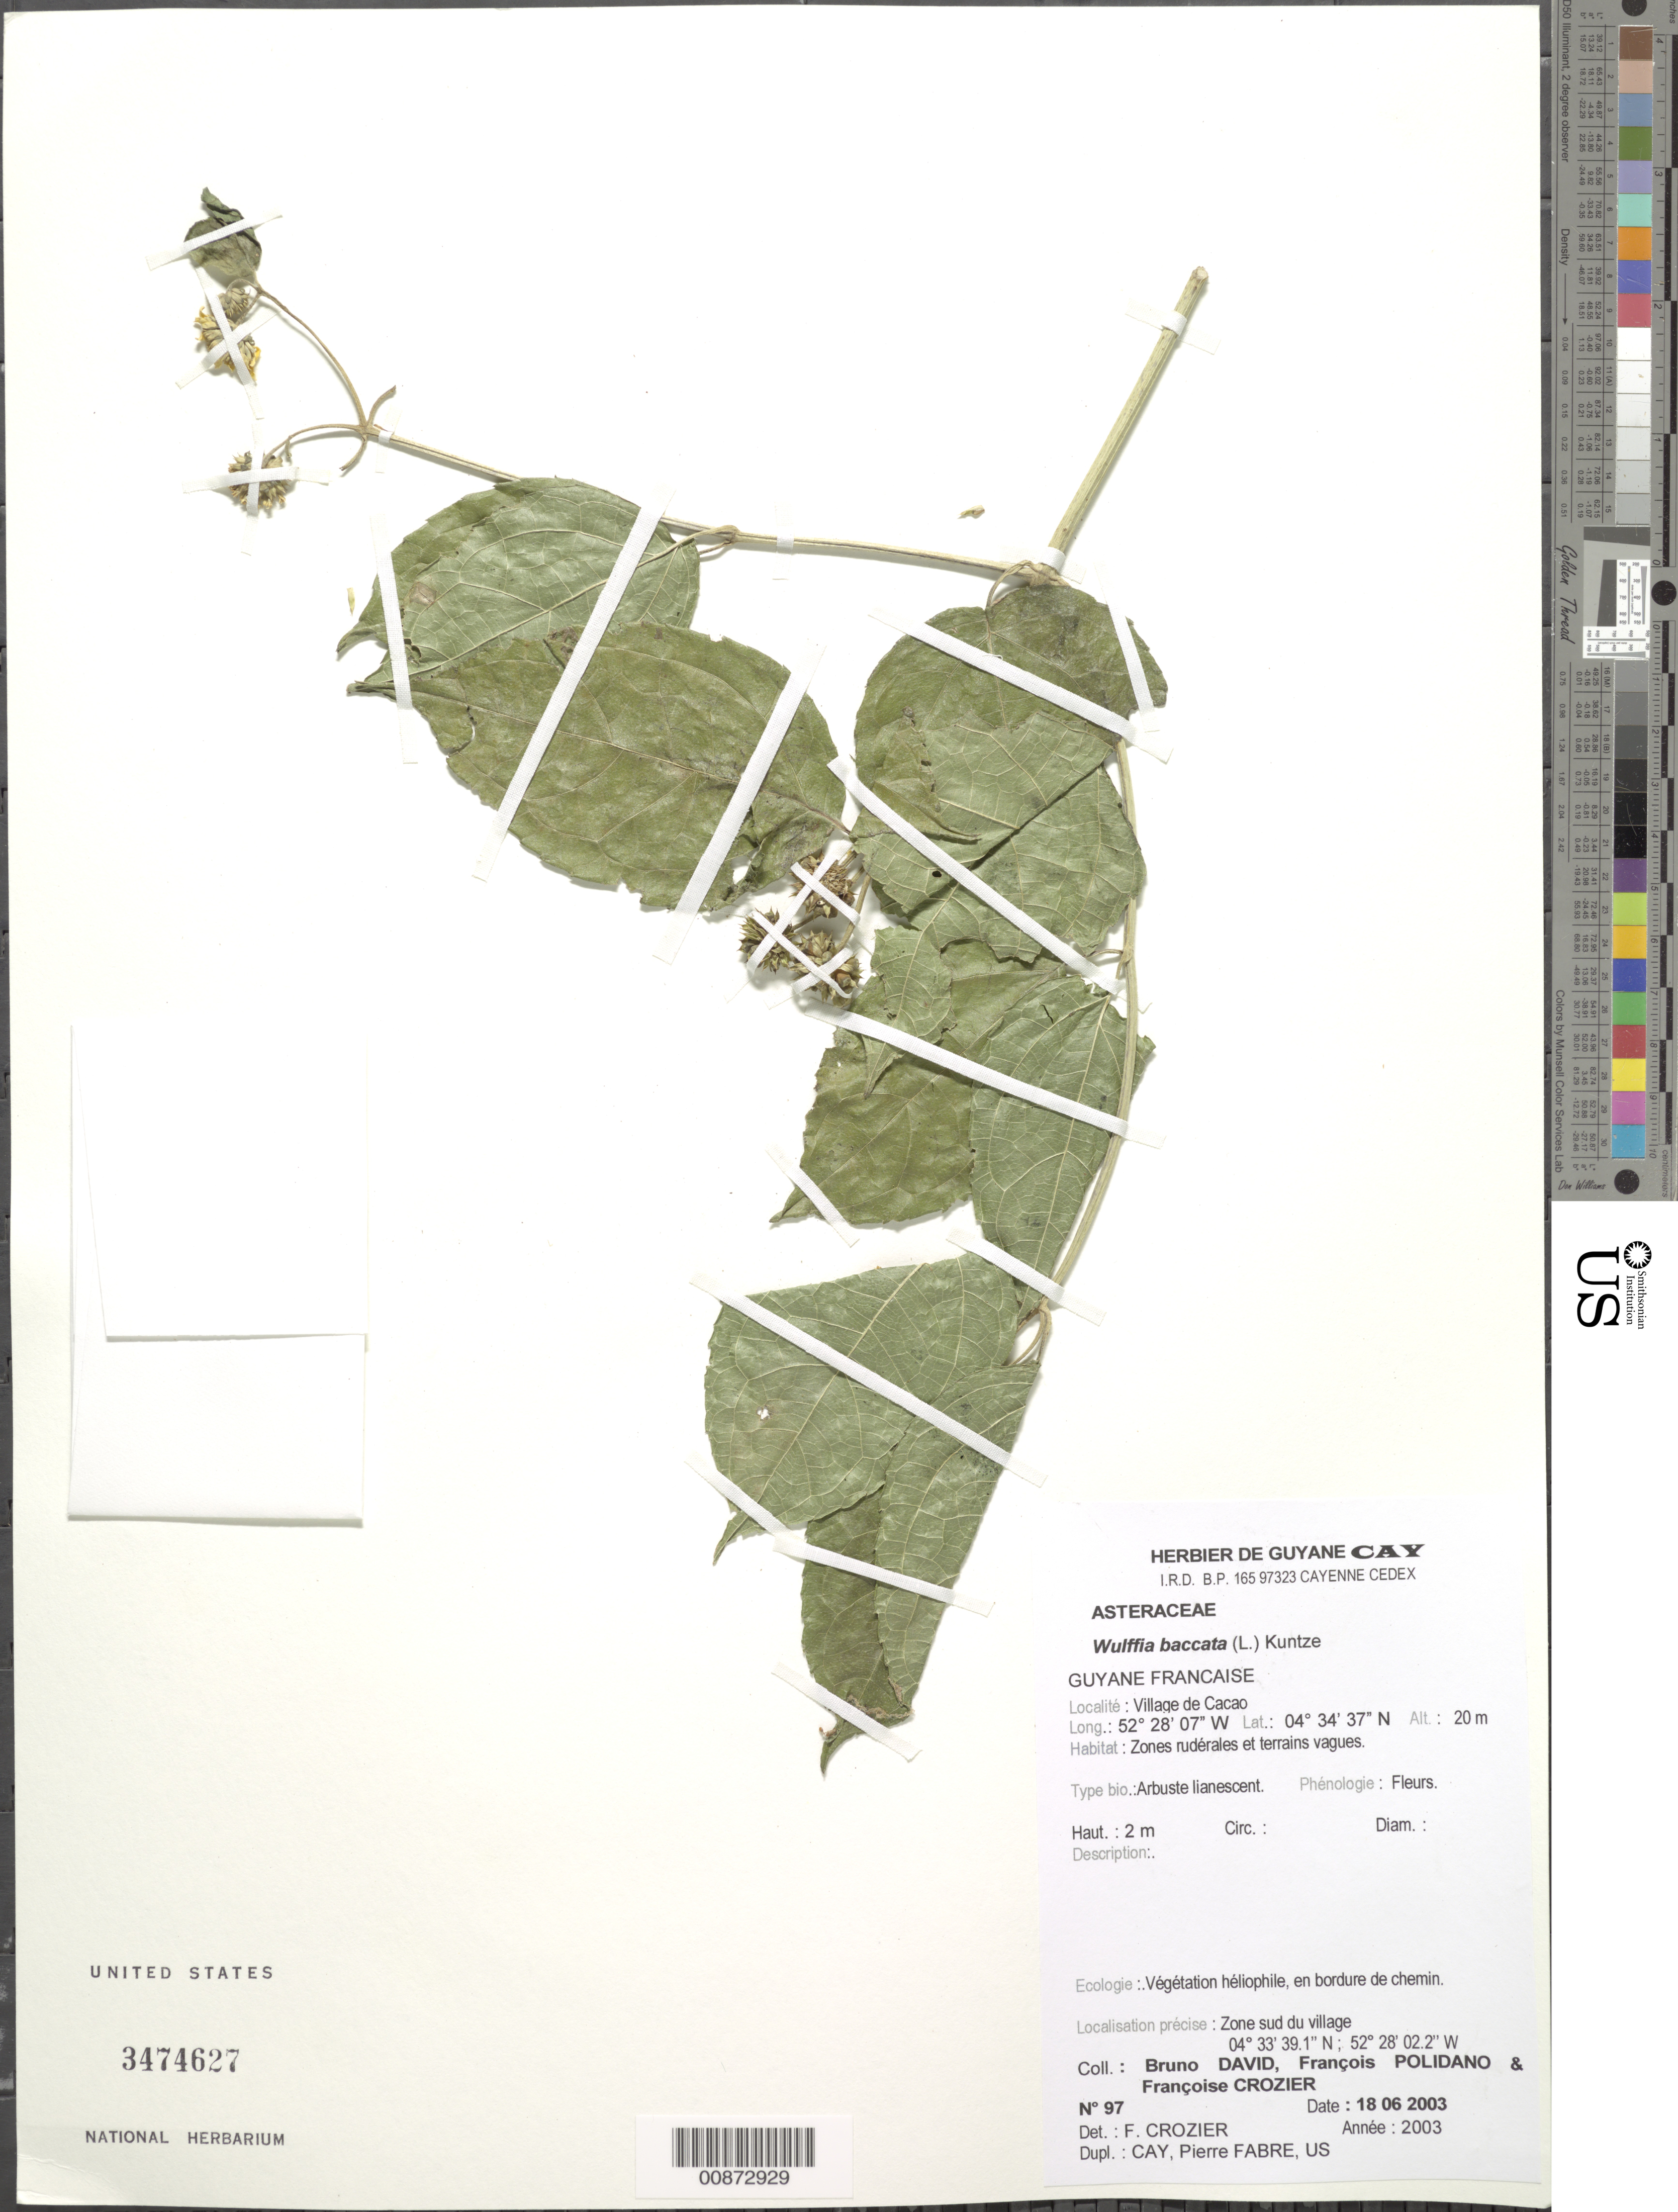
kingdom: Plantae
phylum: Tracheophyta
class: Magnoliopsida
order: Asterales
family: Asteraceae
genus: Wulffia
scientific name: Wulffia baccata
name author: (L. f.) Kuntze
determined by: Crozier, F.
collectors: B. David, F. Polidano & F. Crozier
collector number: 97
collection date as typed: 18-Jun-03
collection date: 2003-06-18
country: French Guiana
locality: Village de Cacao, sud du village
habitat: Zones ruderales et terrains vagues; vegetation heliophile, en bordure de chemin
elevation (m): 20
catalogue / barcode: US 3474627